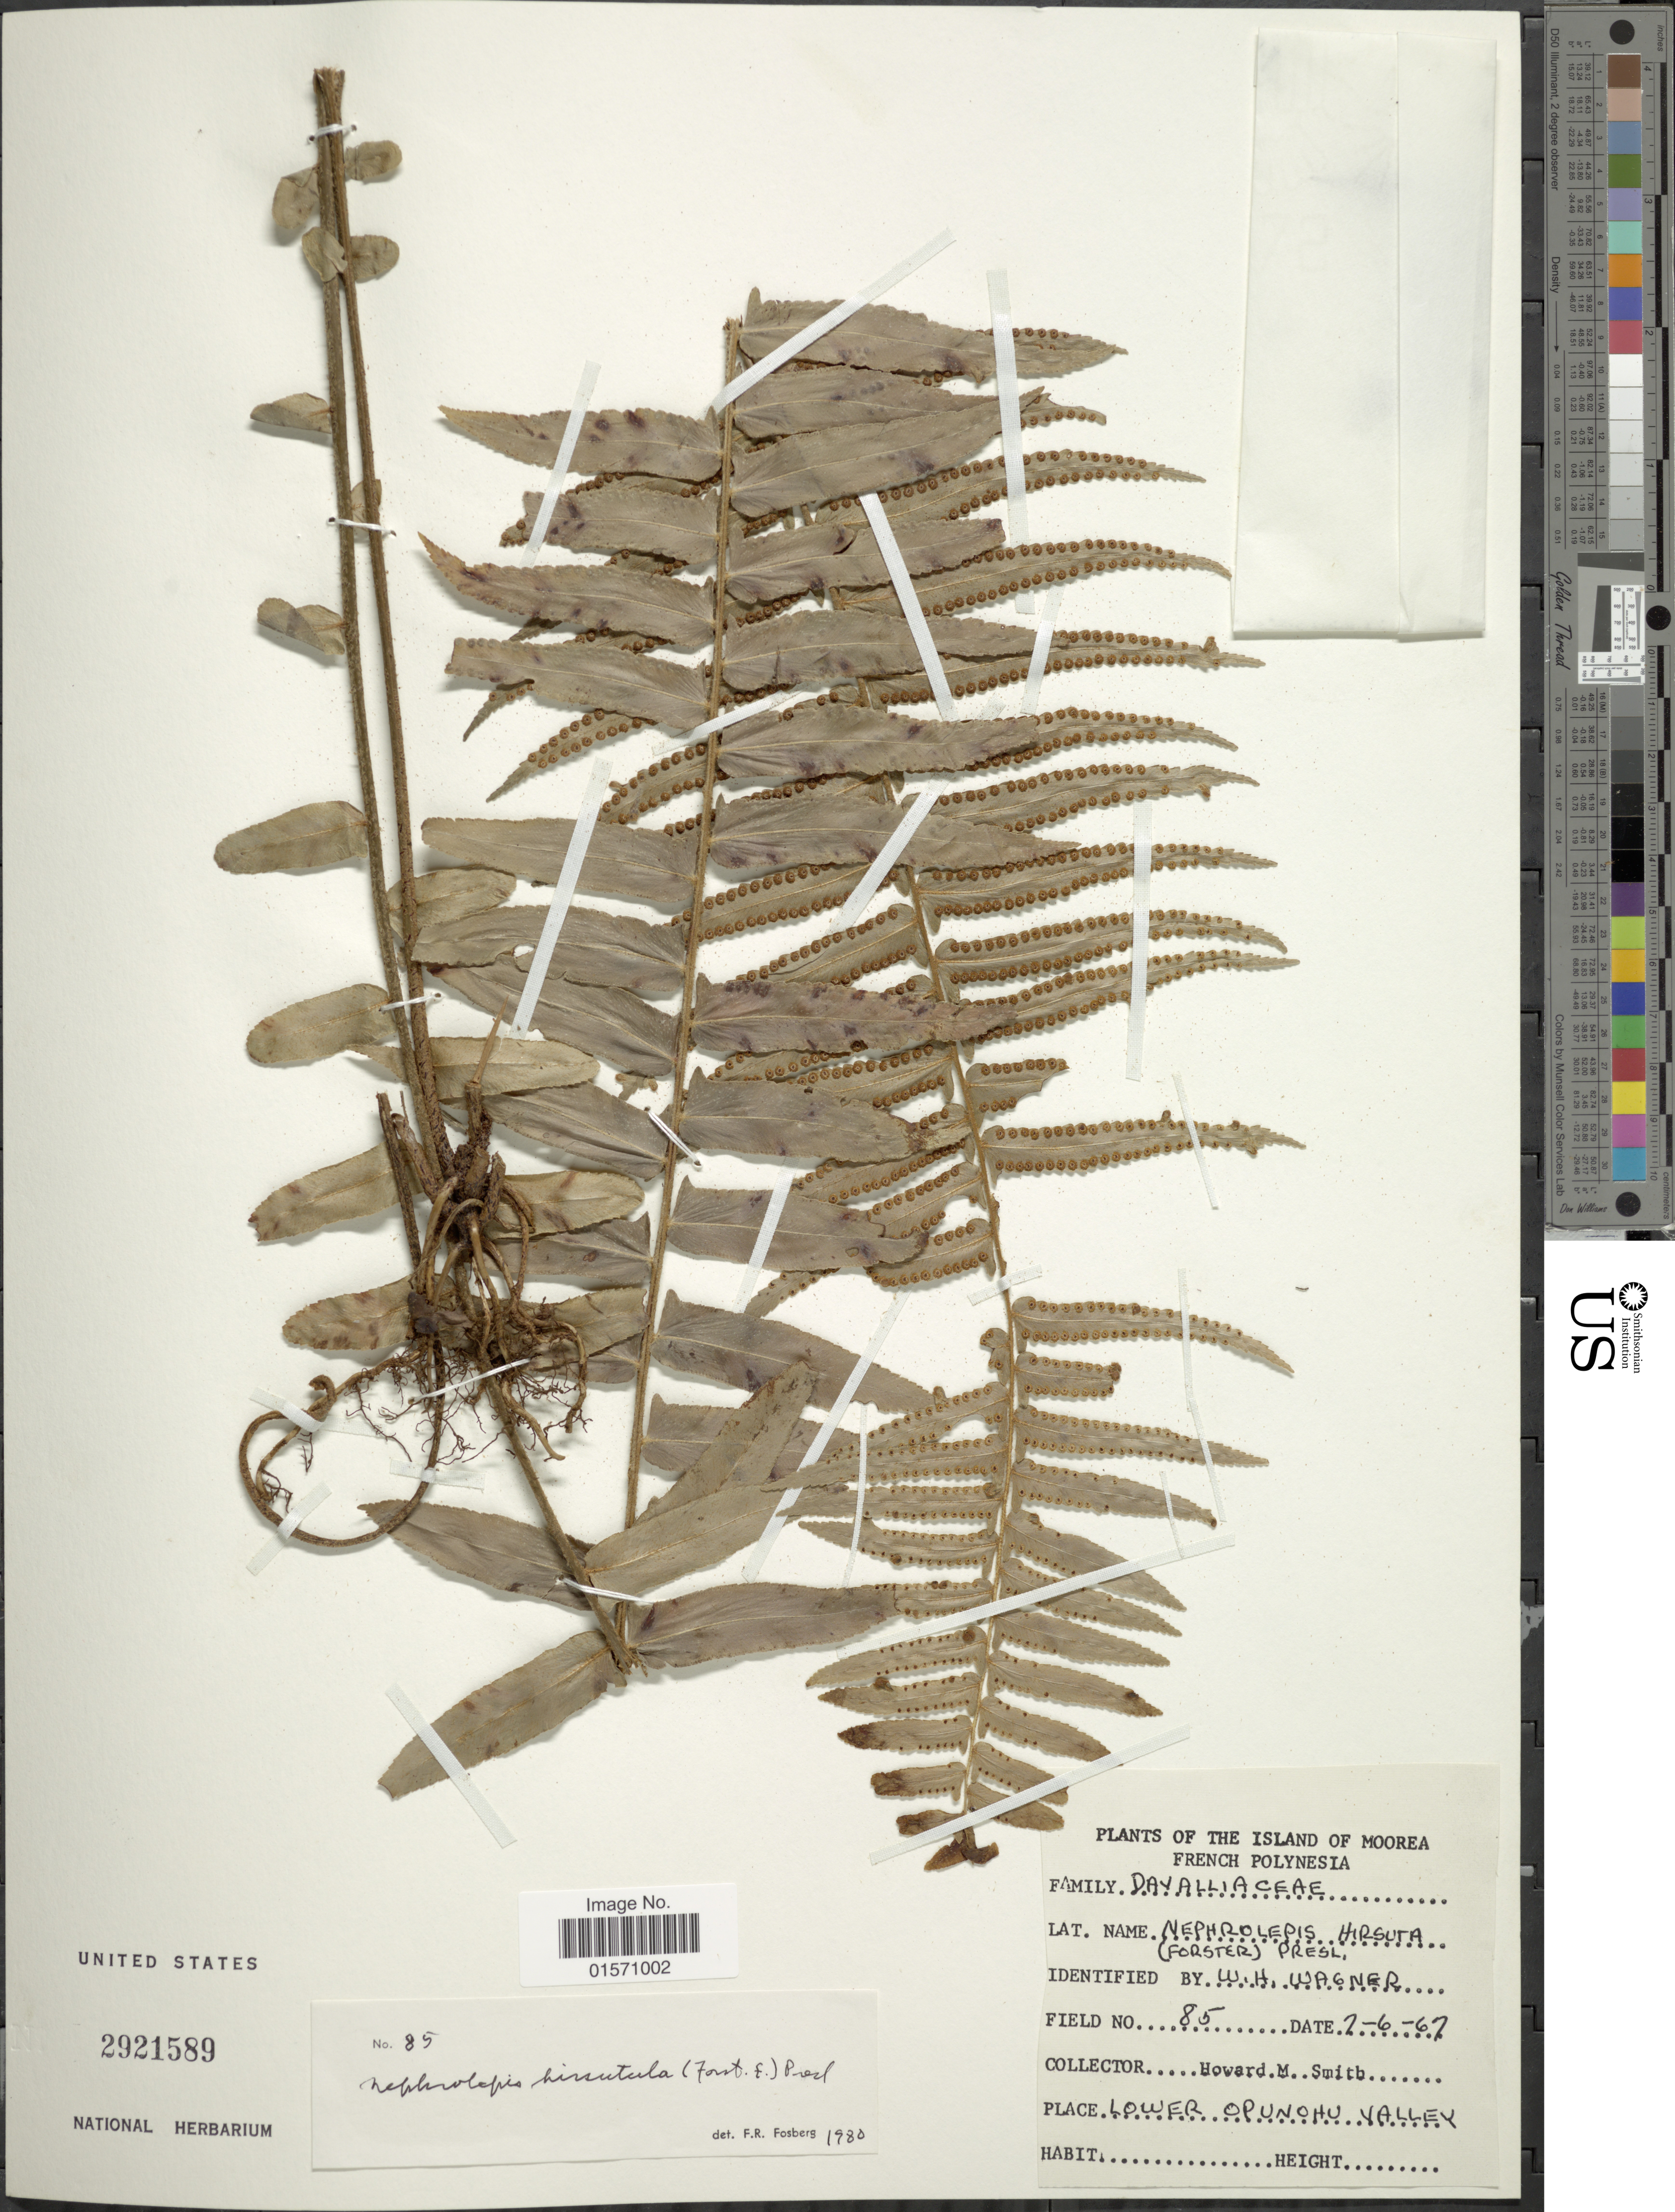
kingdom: Plantae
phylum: Tracheophyta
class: Polypodiopsida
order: Polypodiales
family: Nephrolepidaceae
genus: Nephrolepis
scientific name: Nephrolepis hirsutula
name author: (G. Forst.) C. Presl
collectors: H. M. Smith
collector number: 85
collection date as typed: Transcribed d/m/y: 7/6/67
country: French Polynesia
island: Moorea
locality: Island of Moorea. Lower Opunohu Valley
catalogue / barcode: US 2921589